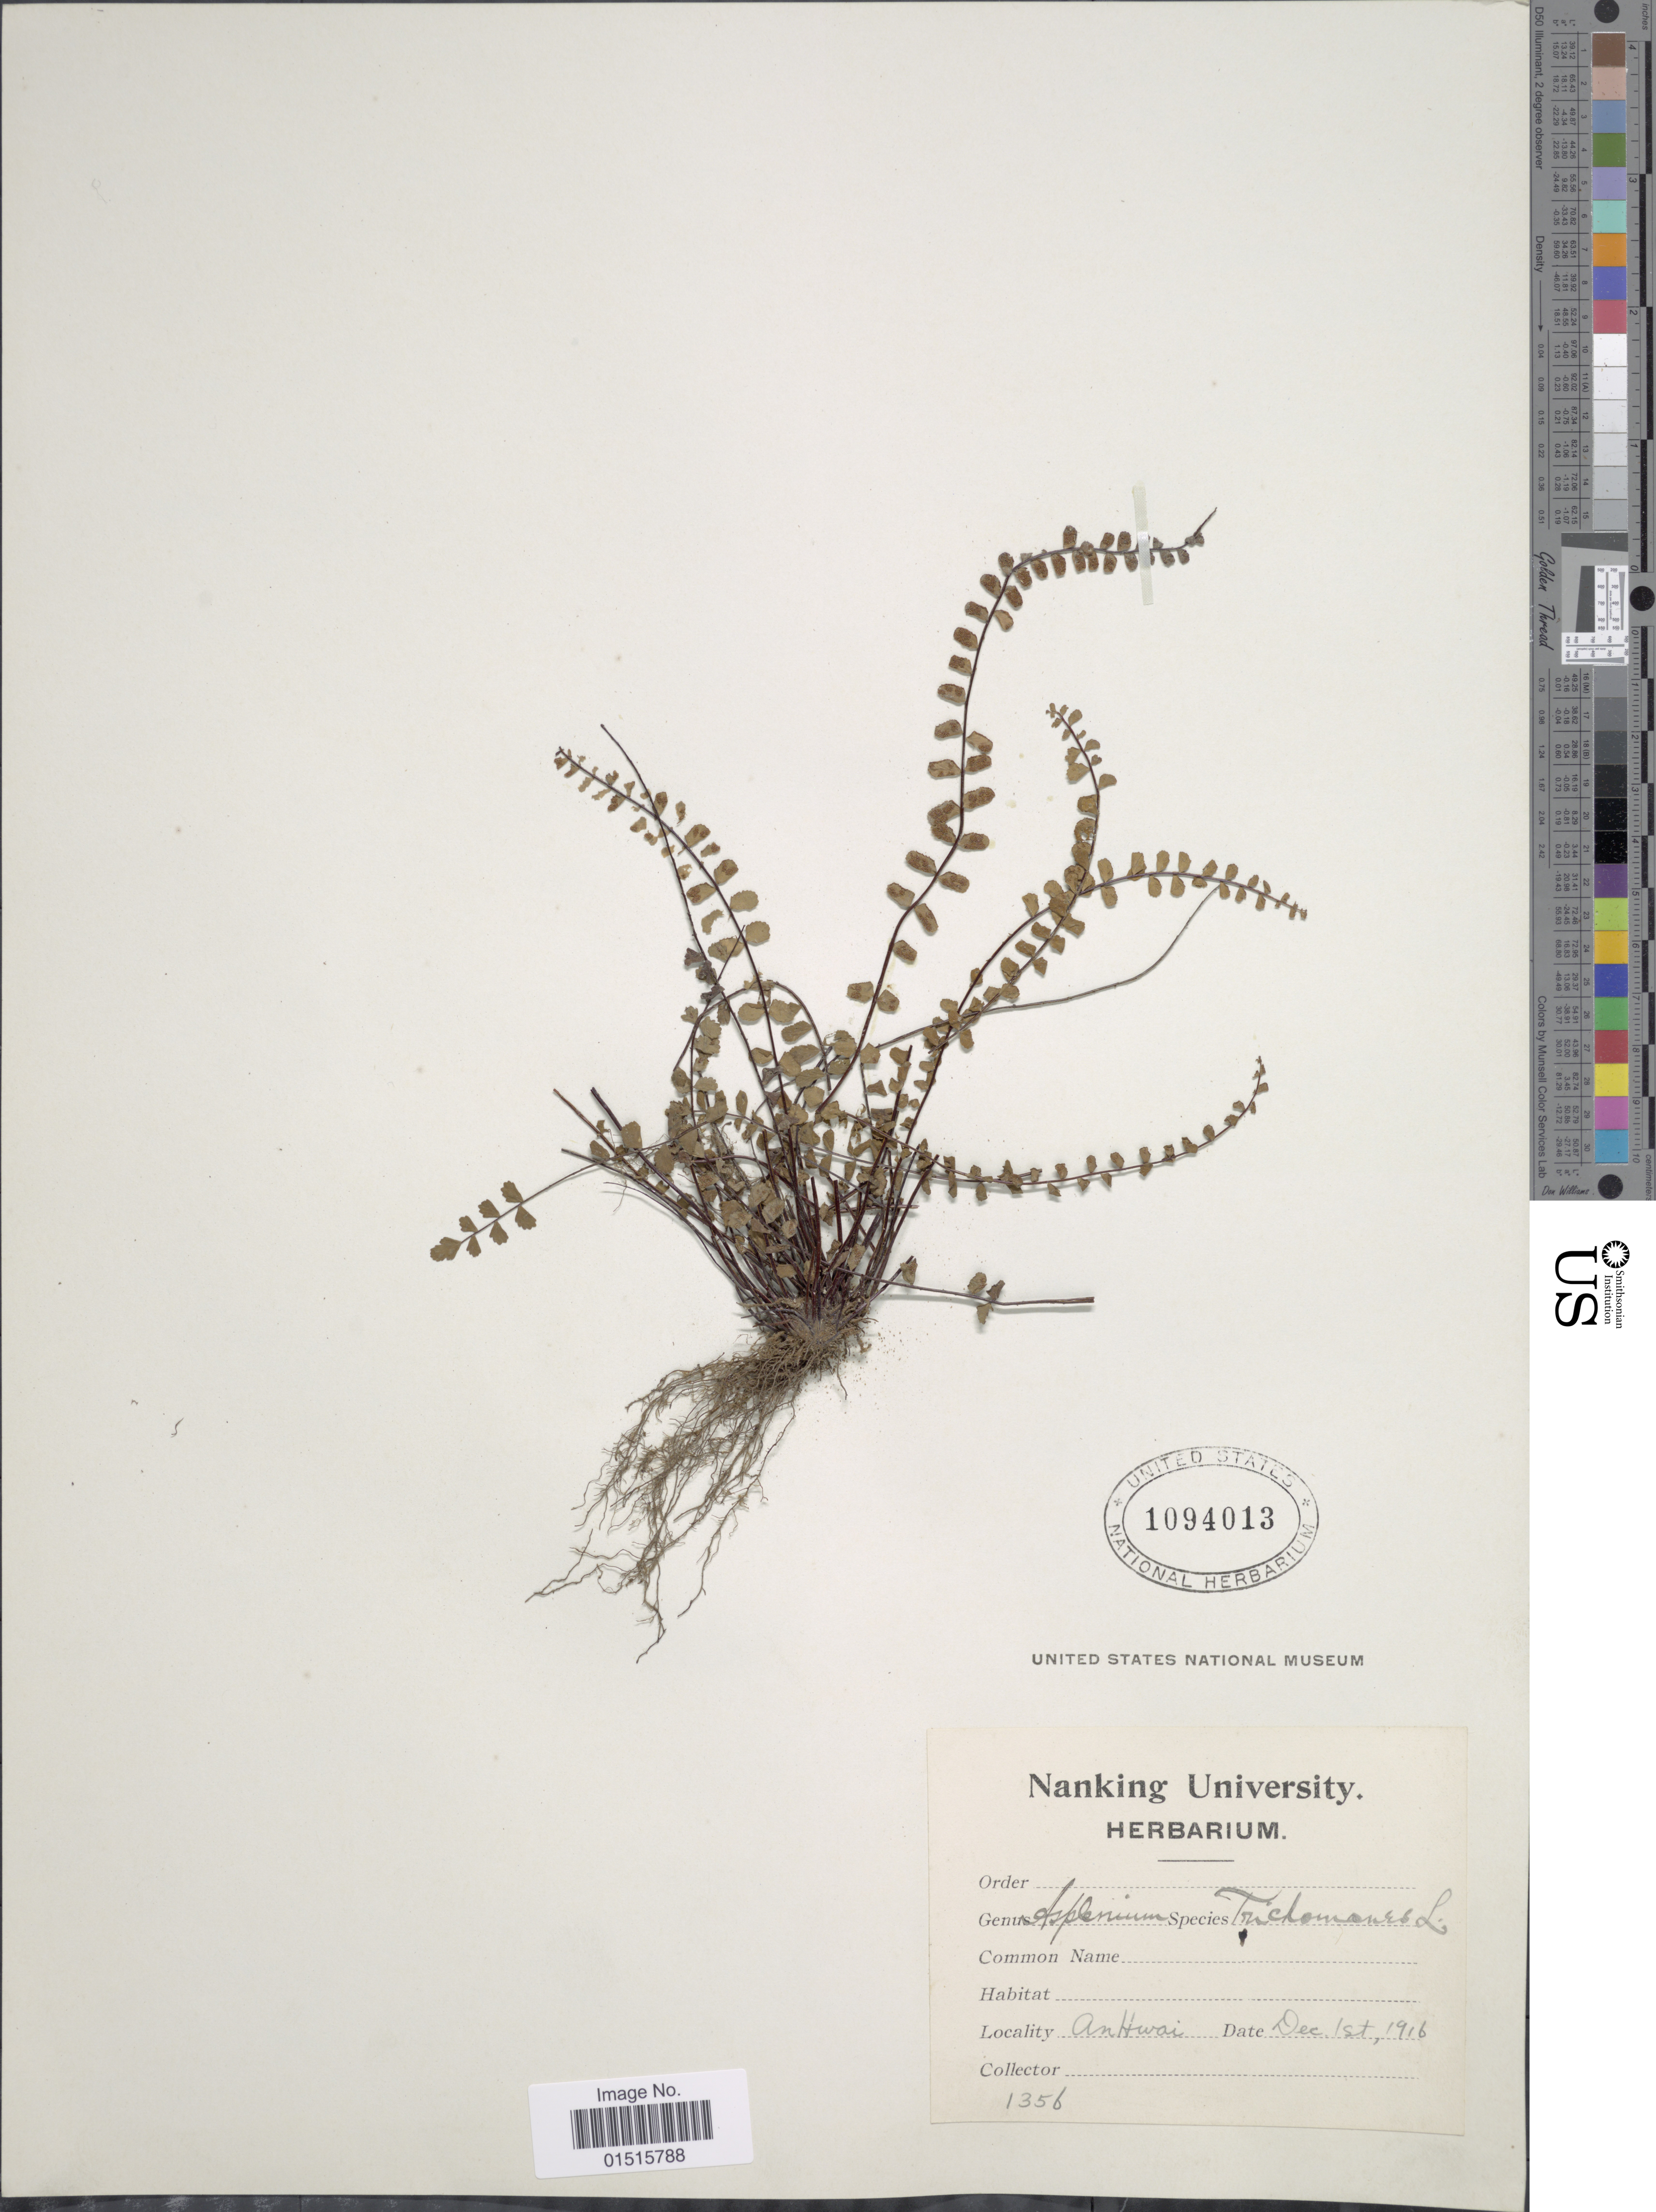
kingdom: Plantae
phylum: Tracheophyta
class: Polypodiopsida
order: Polypodiales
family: Aspleniaceae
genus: Asplenium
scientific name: Asplenium trichomanes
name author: L.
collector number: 1356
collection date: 1916-12-01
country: China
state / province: Anhui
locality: Anhuai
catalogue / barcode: US 1094013